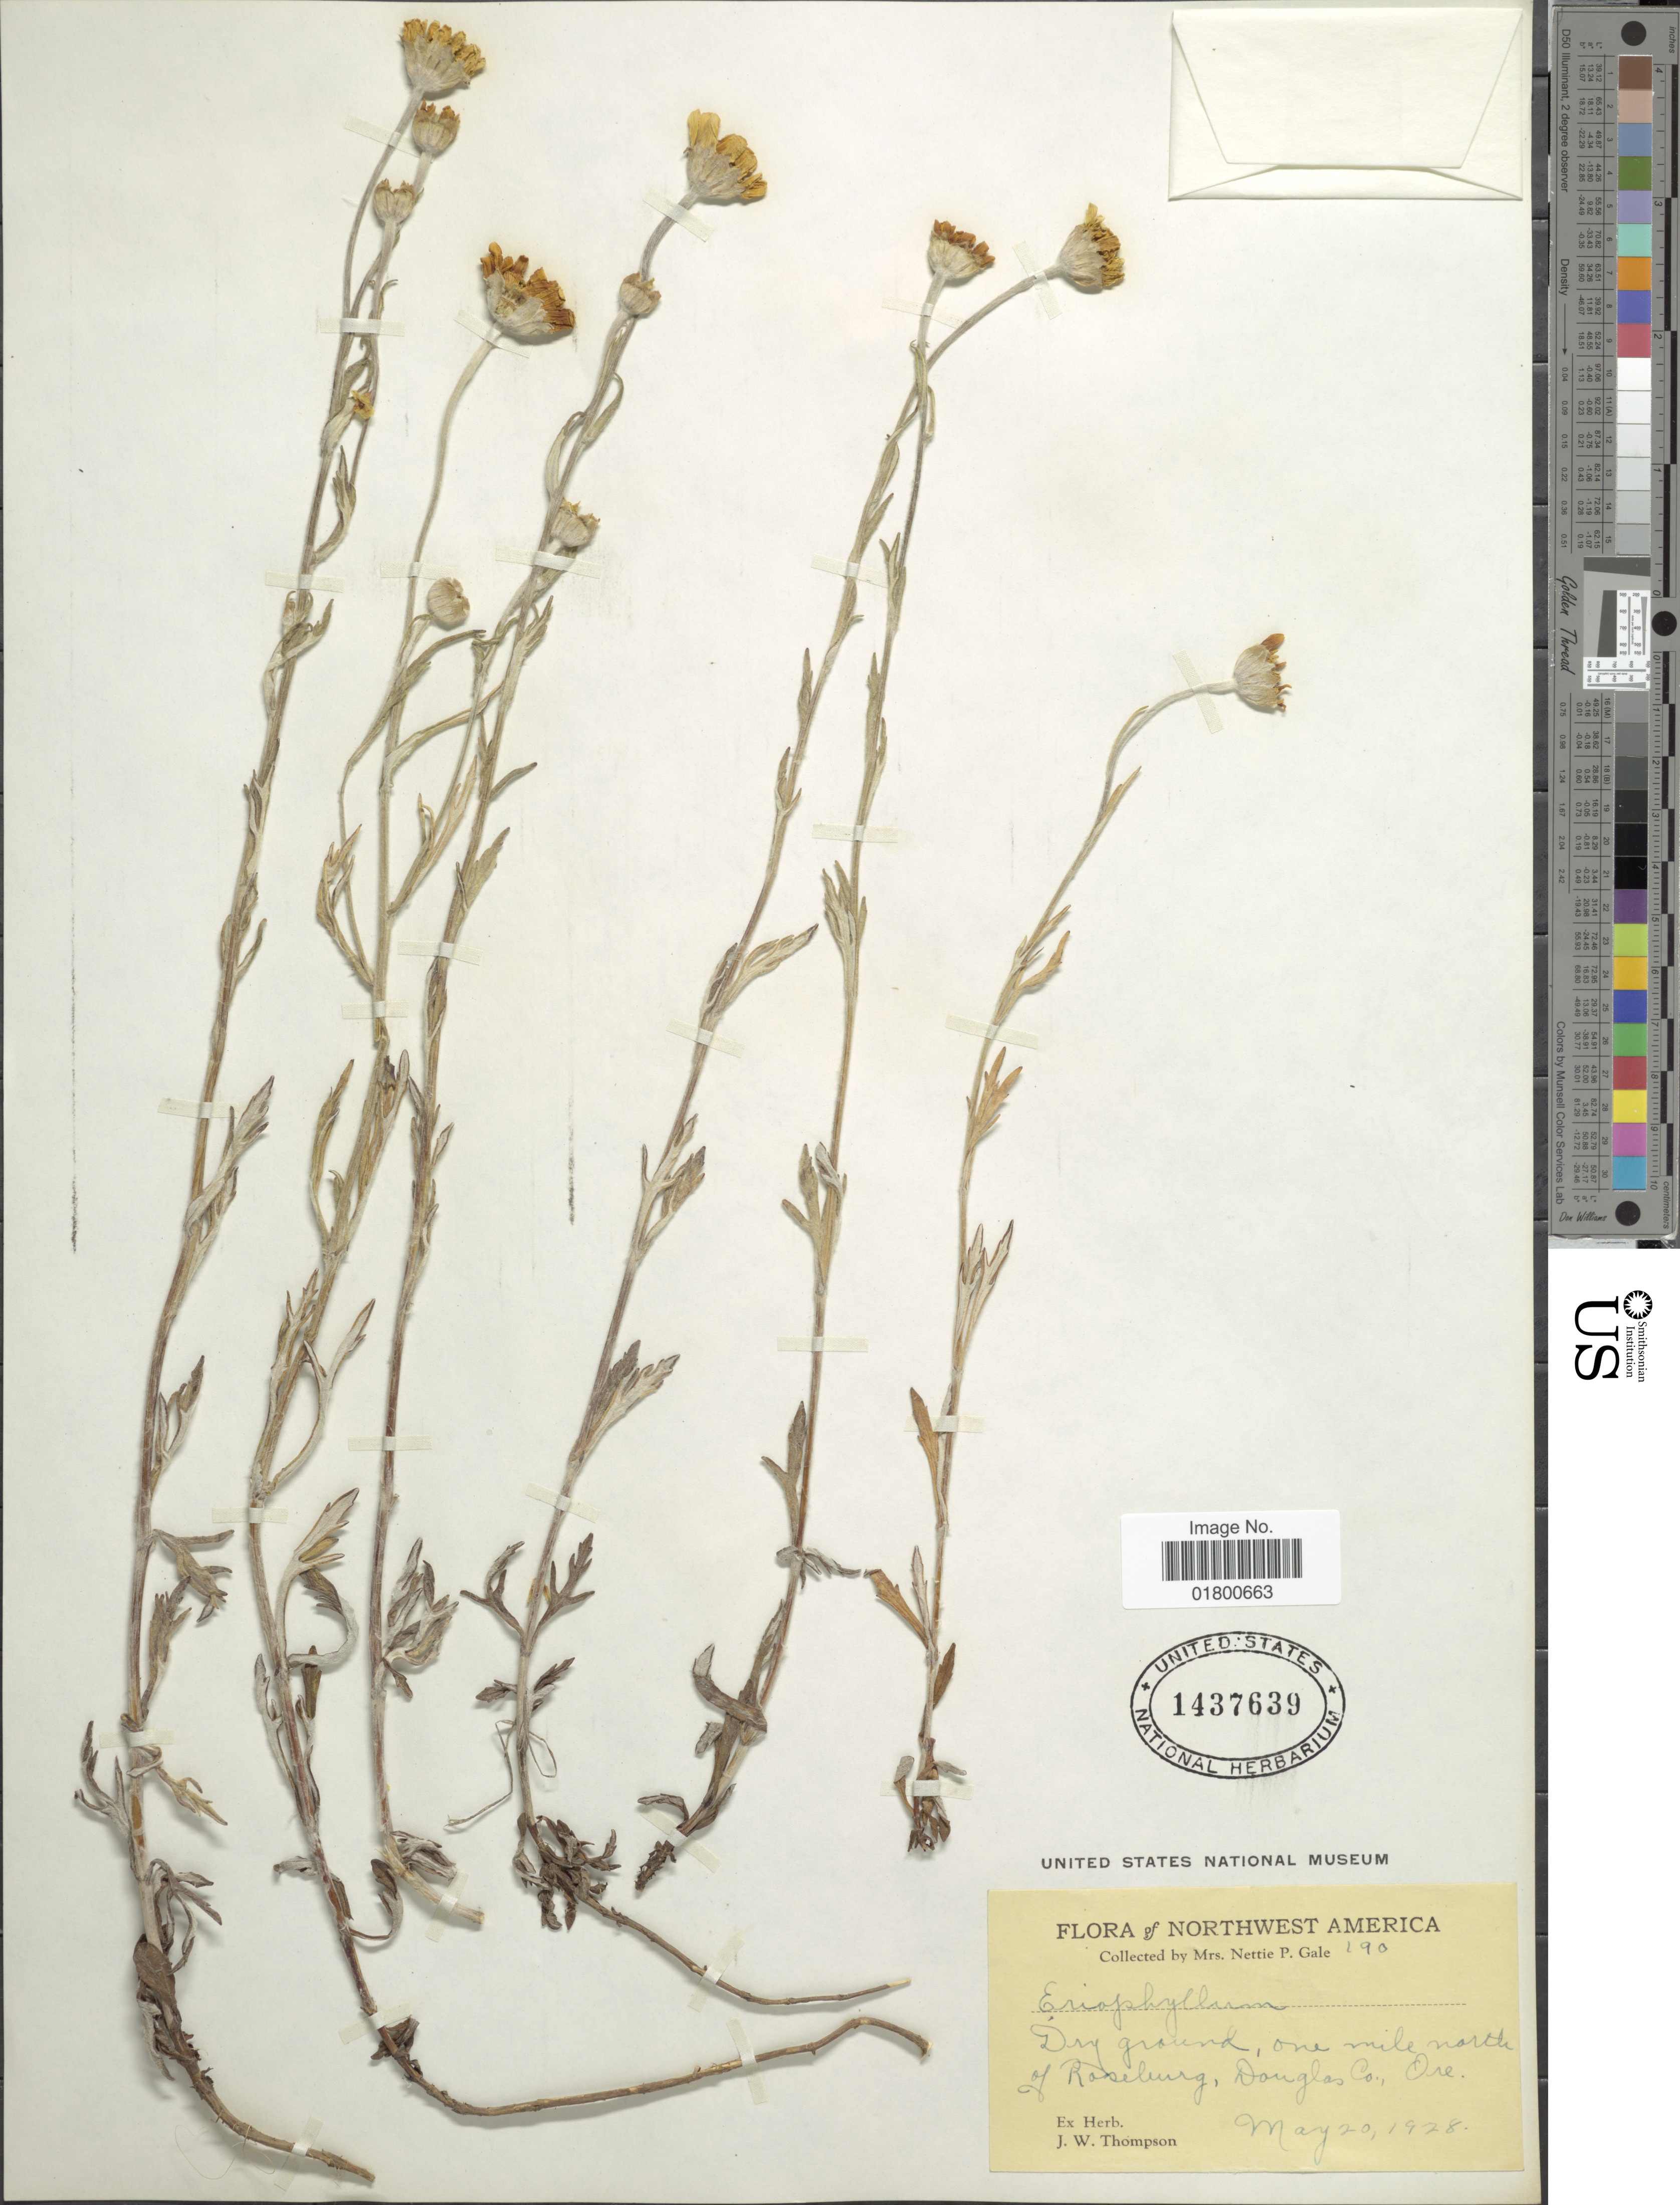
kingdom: Plantae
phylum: Tracheophyta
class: Magnoliopsida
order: Asterales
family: Asteraceae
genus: Eriophyllum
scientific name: Eriophyllum watsonii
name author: A. Gray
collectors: N. Gale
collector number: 190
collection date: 1928-05-20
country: United States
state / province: Oregon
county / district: Douglas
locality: Northwest America, Dry ground, one mile north of Roseburg, Douglas Co. Ore.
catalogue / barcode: US 1437639